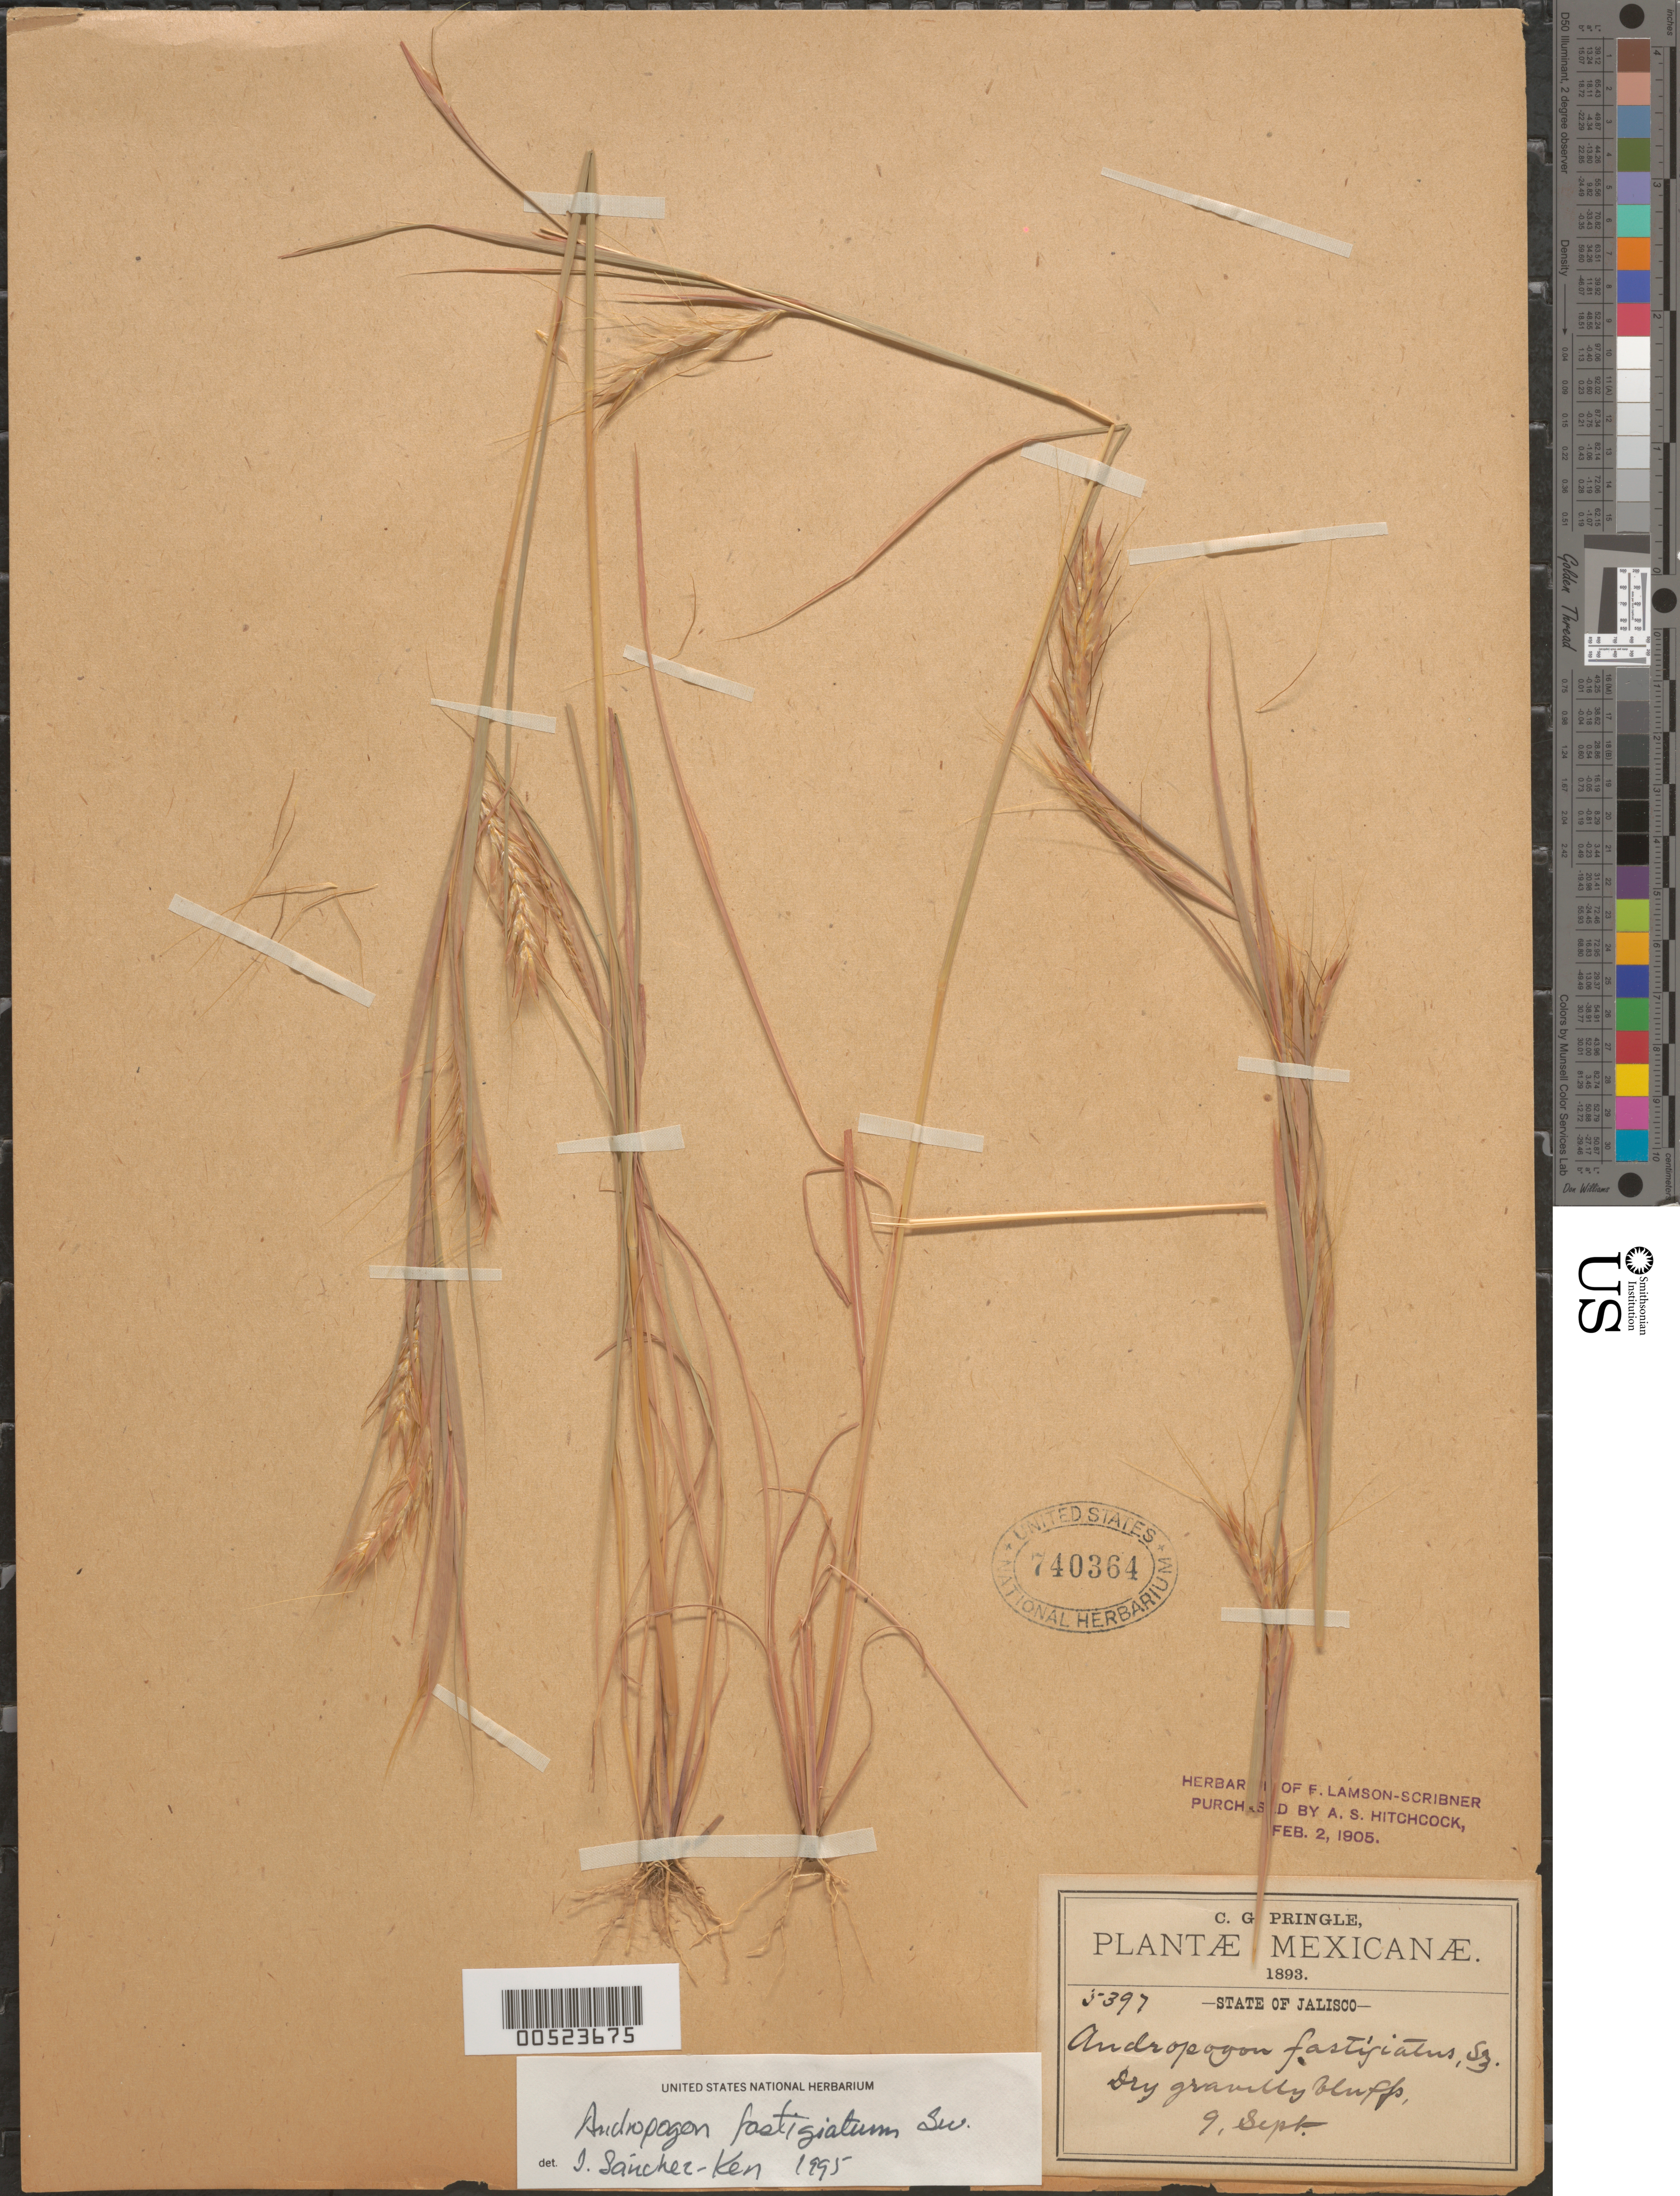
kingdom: Plantae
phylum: Tracheophyta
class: Liliopsida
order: Poales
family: Poaceae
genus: Andropogon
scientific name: Andropogon fastigiatus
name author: Sw.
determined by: Sánchez-Ken, J. G.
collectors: C. G. Pringle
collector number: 5397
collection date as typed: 9 Sep 1893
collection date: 1893-09-09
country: Mexico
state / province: Jalisco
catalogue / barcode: US 730364